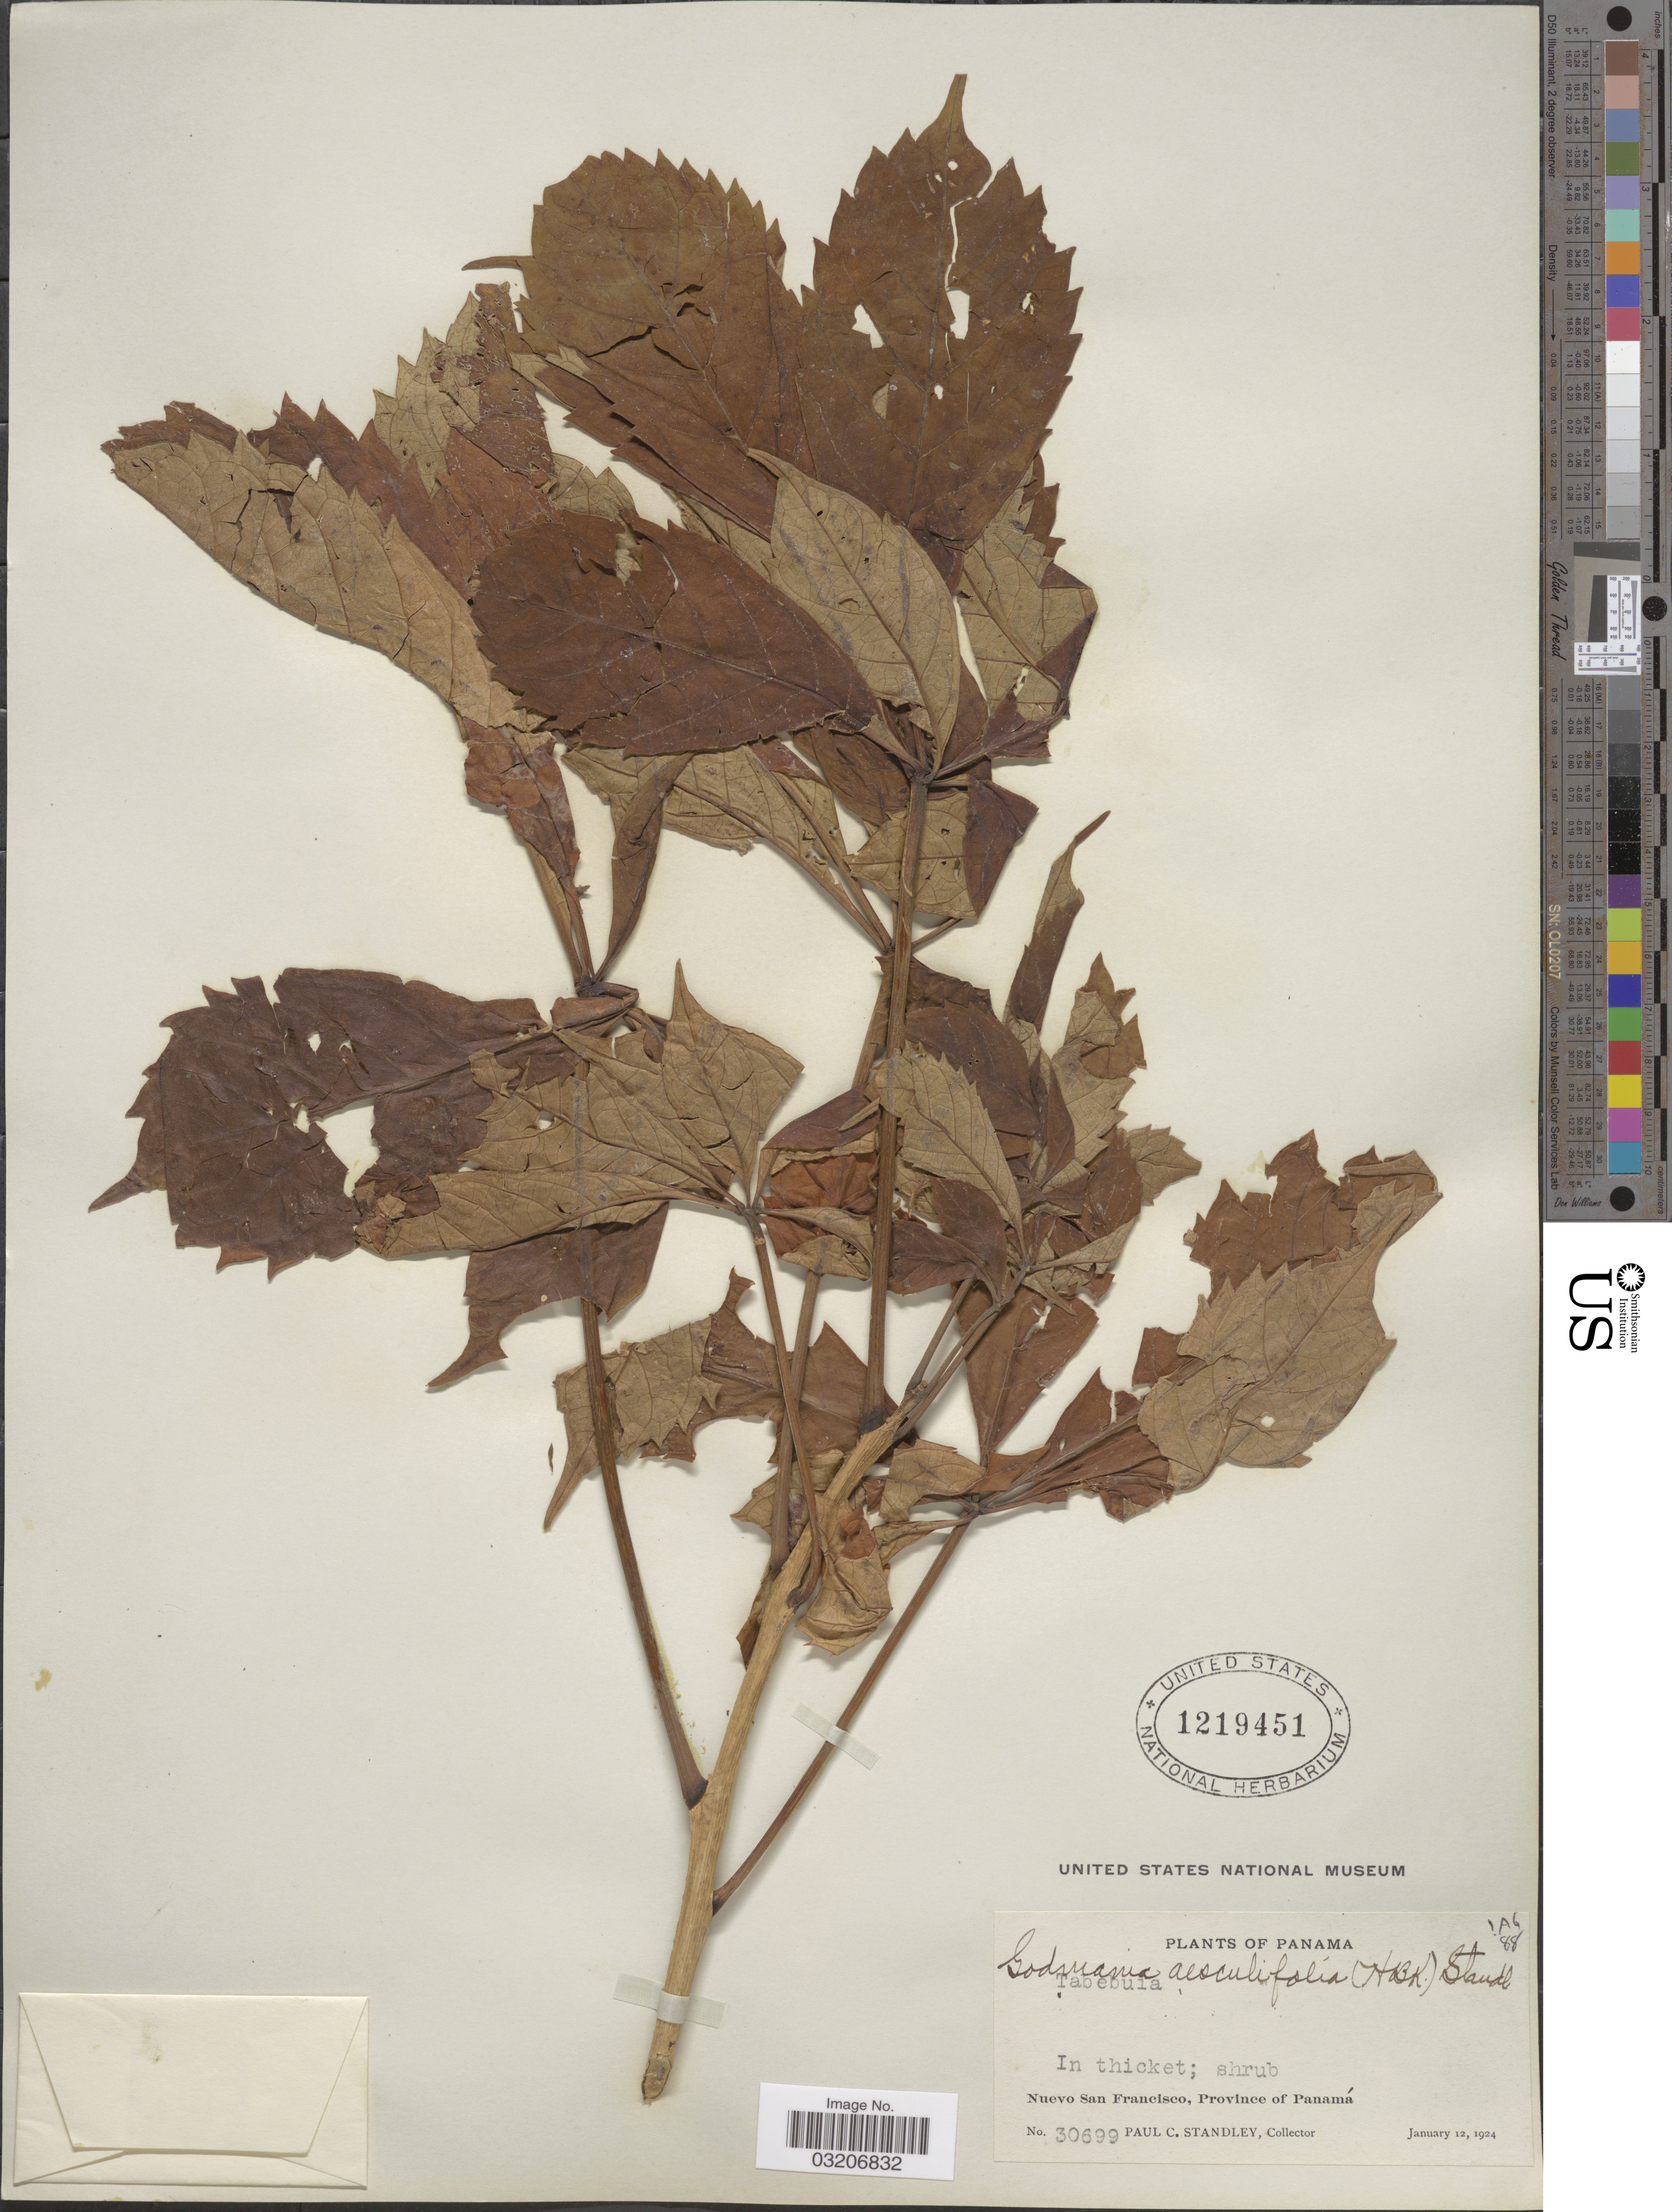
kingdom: Plantae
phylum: Tracheophyta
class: Magnoliopsida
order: Lamiales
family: Bignoniaceae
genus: Godmania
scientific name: Godmania aesculifolia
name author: Standl.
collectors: P. C. Standley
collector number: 30699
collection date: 1924-01-12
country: Panama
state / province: Panamá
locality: Nuevo San Francisco, Province of Panamá.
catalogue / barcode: US 1219451